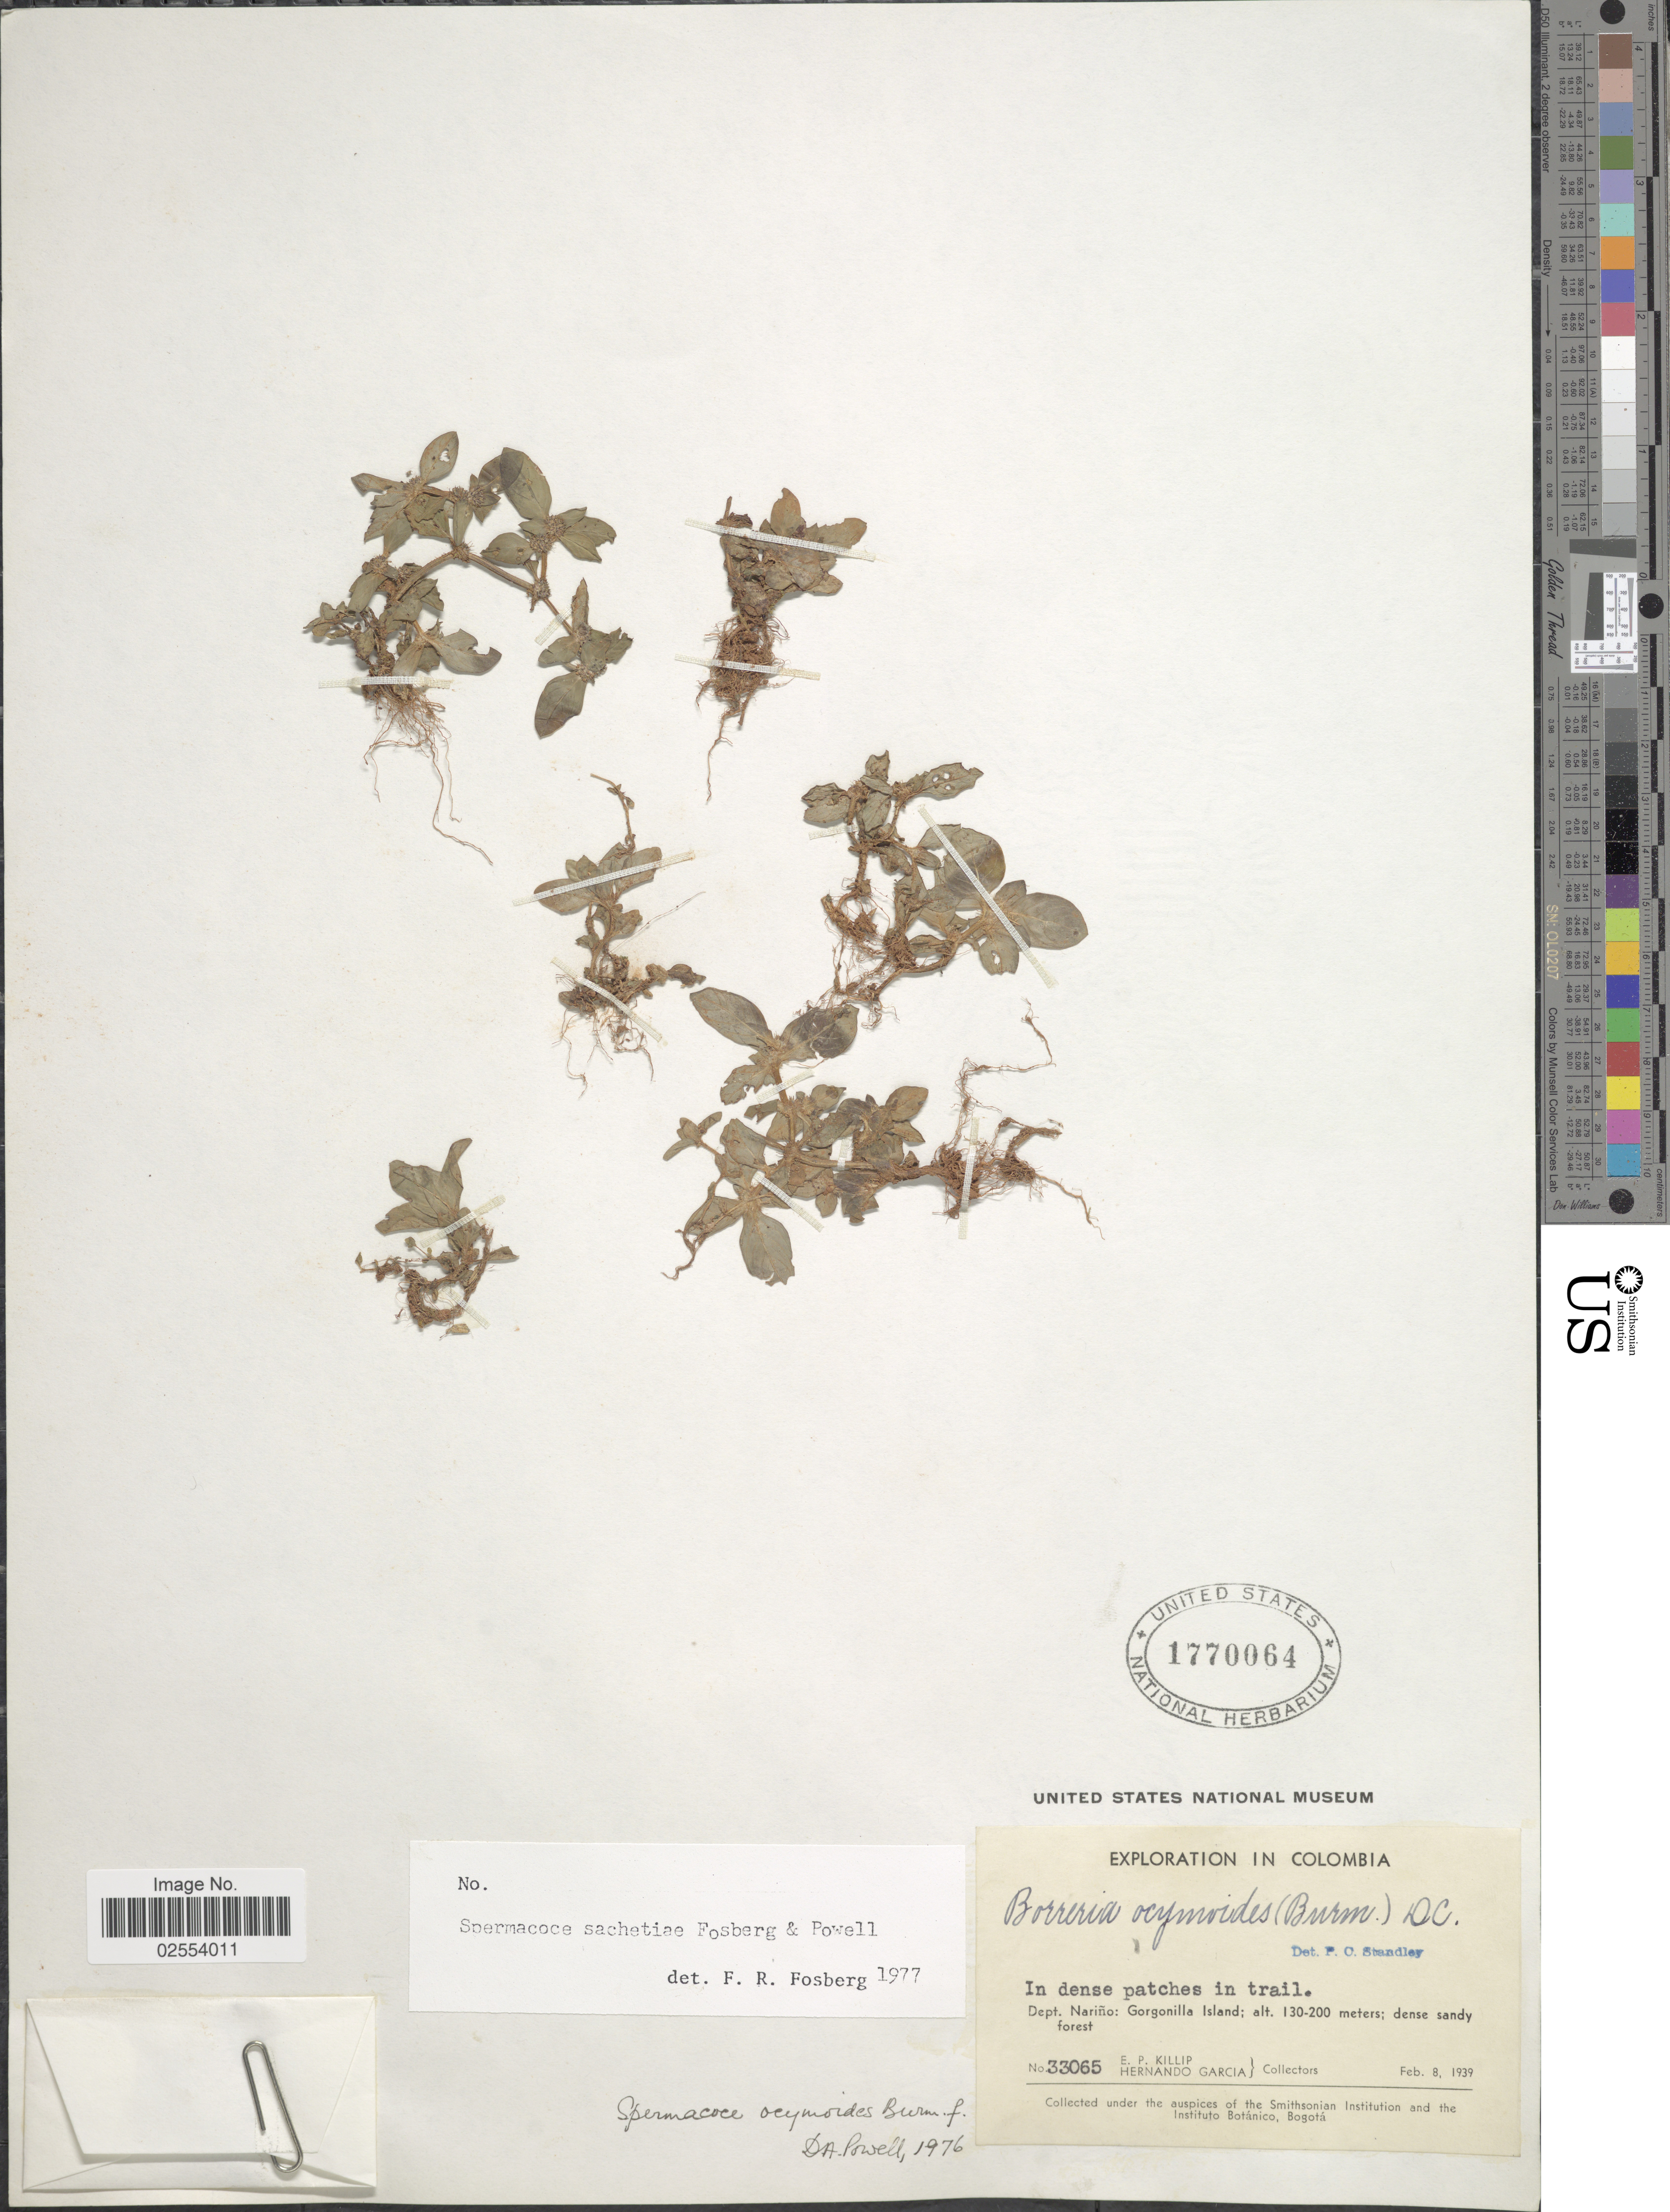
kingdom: Plantae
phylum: Tracheophyta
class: Magnoliopsida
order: Gentianales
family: Rubiaceae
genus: Spermacoce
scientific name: Spermacoce mauritiana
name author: Gideon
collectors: E. P. Killip & H. Garcia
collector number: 33065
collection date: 1939-02-08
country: Colombia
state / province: Nariño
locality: In dense patches in trail, Gorgonilla Island.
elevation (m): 130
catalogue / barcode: US 1770064